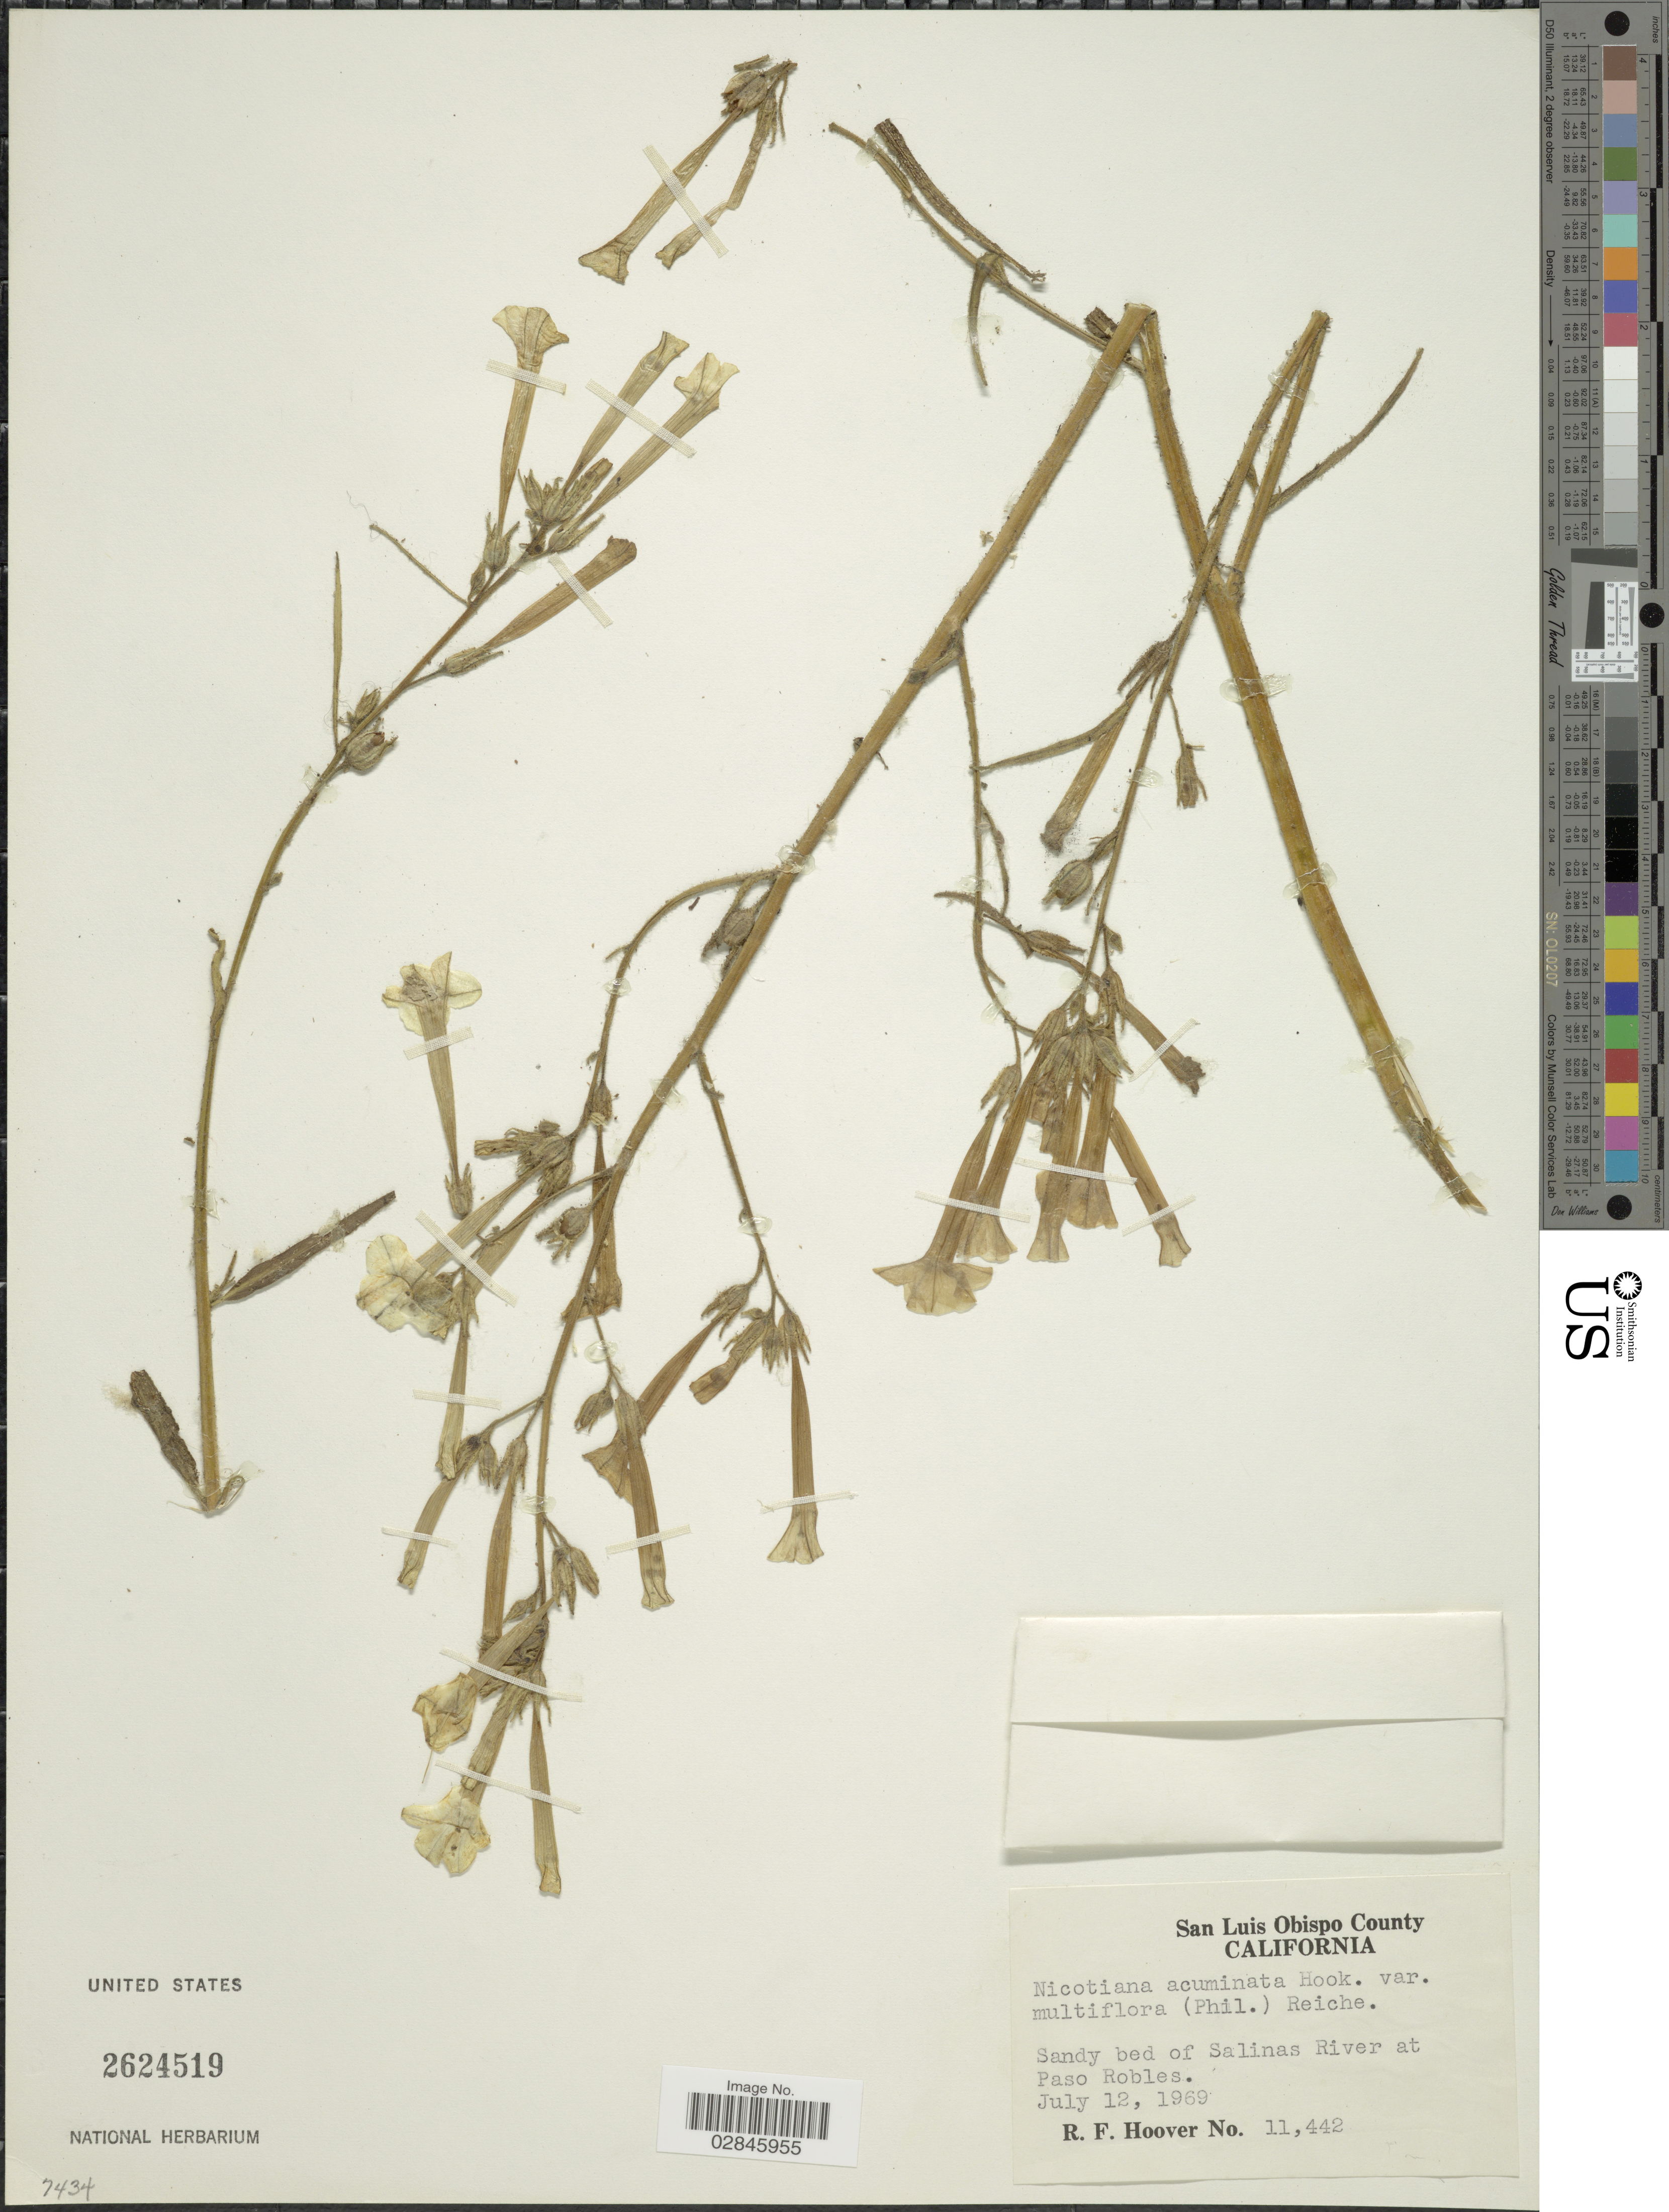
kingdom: Plantae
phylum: Tracheophyta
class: Magnoliopsida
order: Solanales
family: Solanaceae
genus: Nicotiana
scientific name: Nicotiana acuminata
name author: (Graham) Hook.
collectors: R. F. Hoover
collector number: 11442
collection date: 1969-07-12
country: United States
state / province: California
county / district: San Luis Obispo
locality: San Luis Obispo County. Sandy bed of Salinas River at Paso Robles.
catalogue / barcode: US 2624519